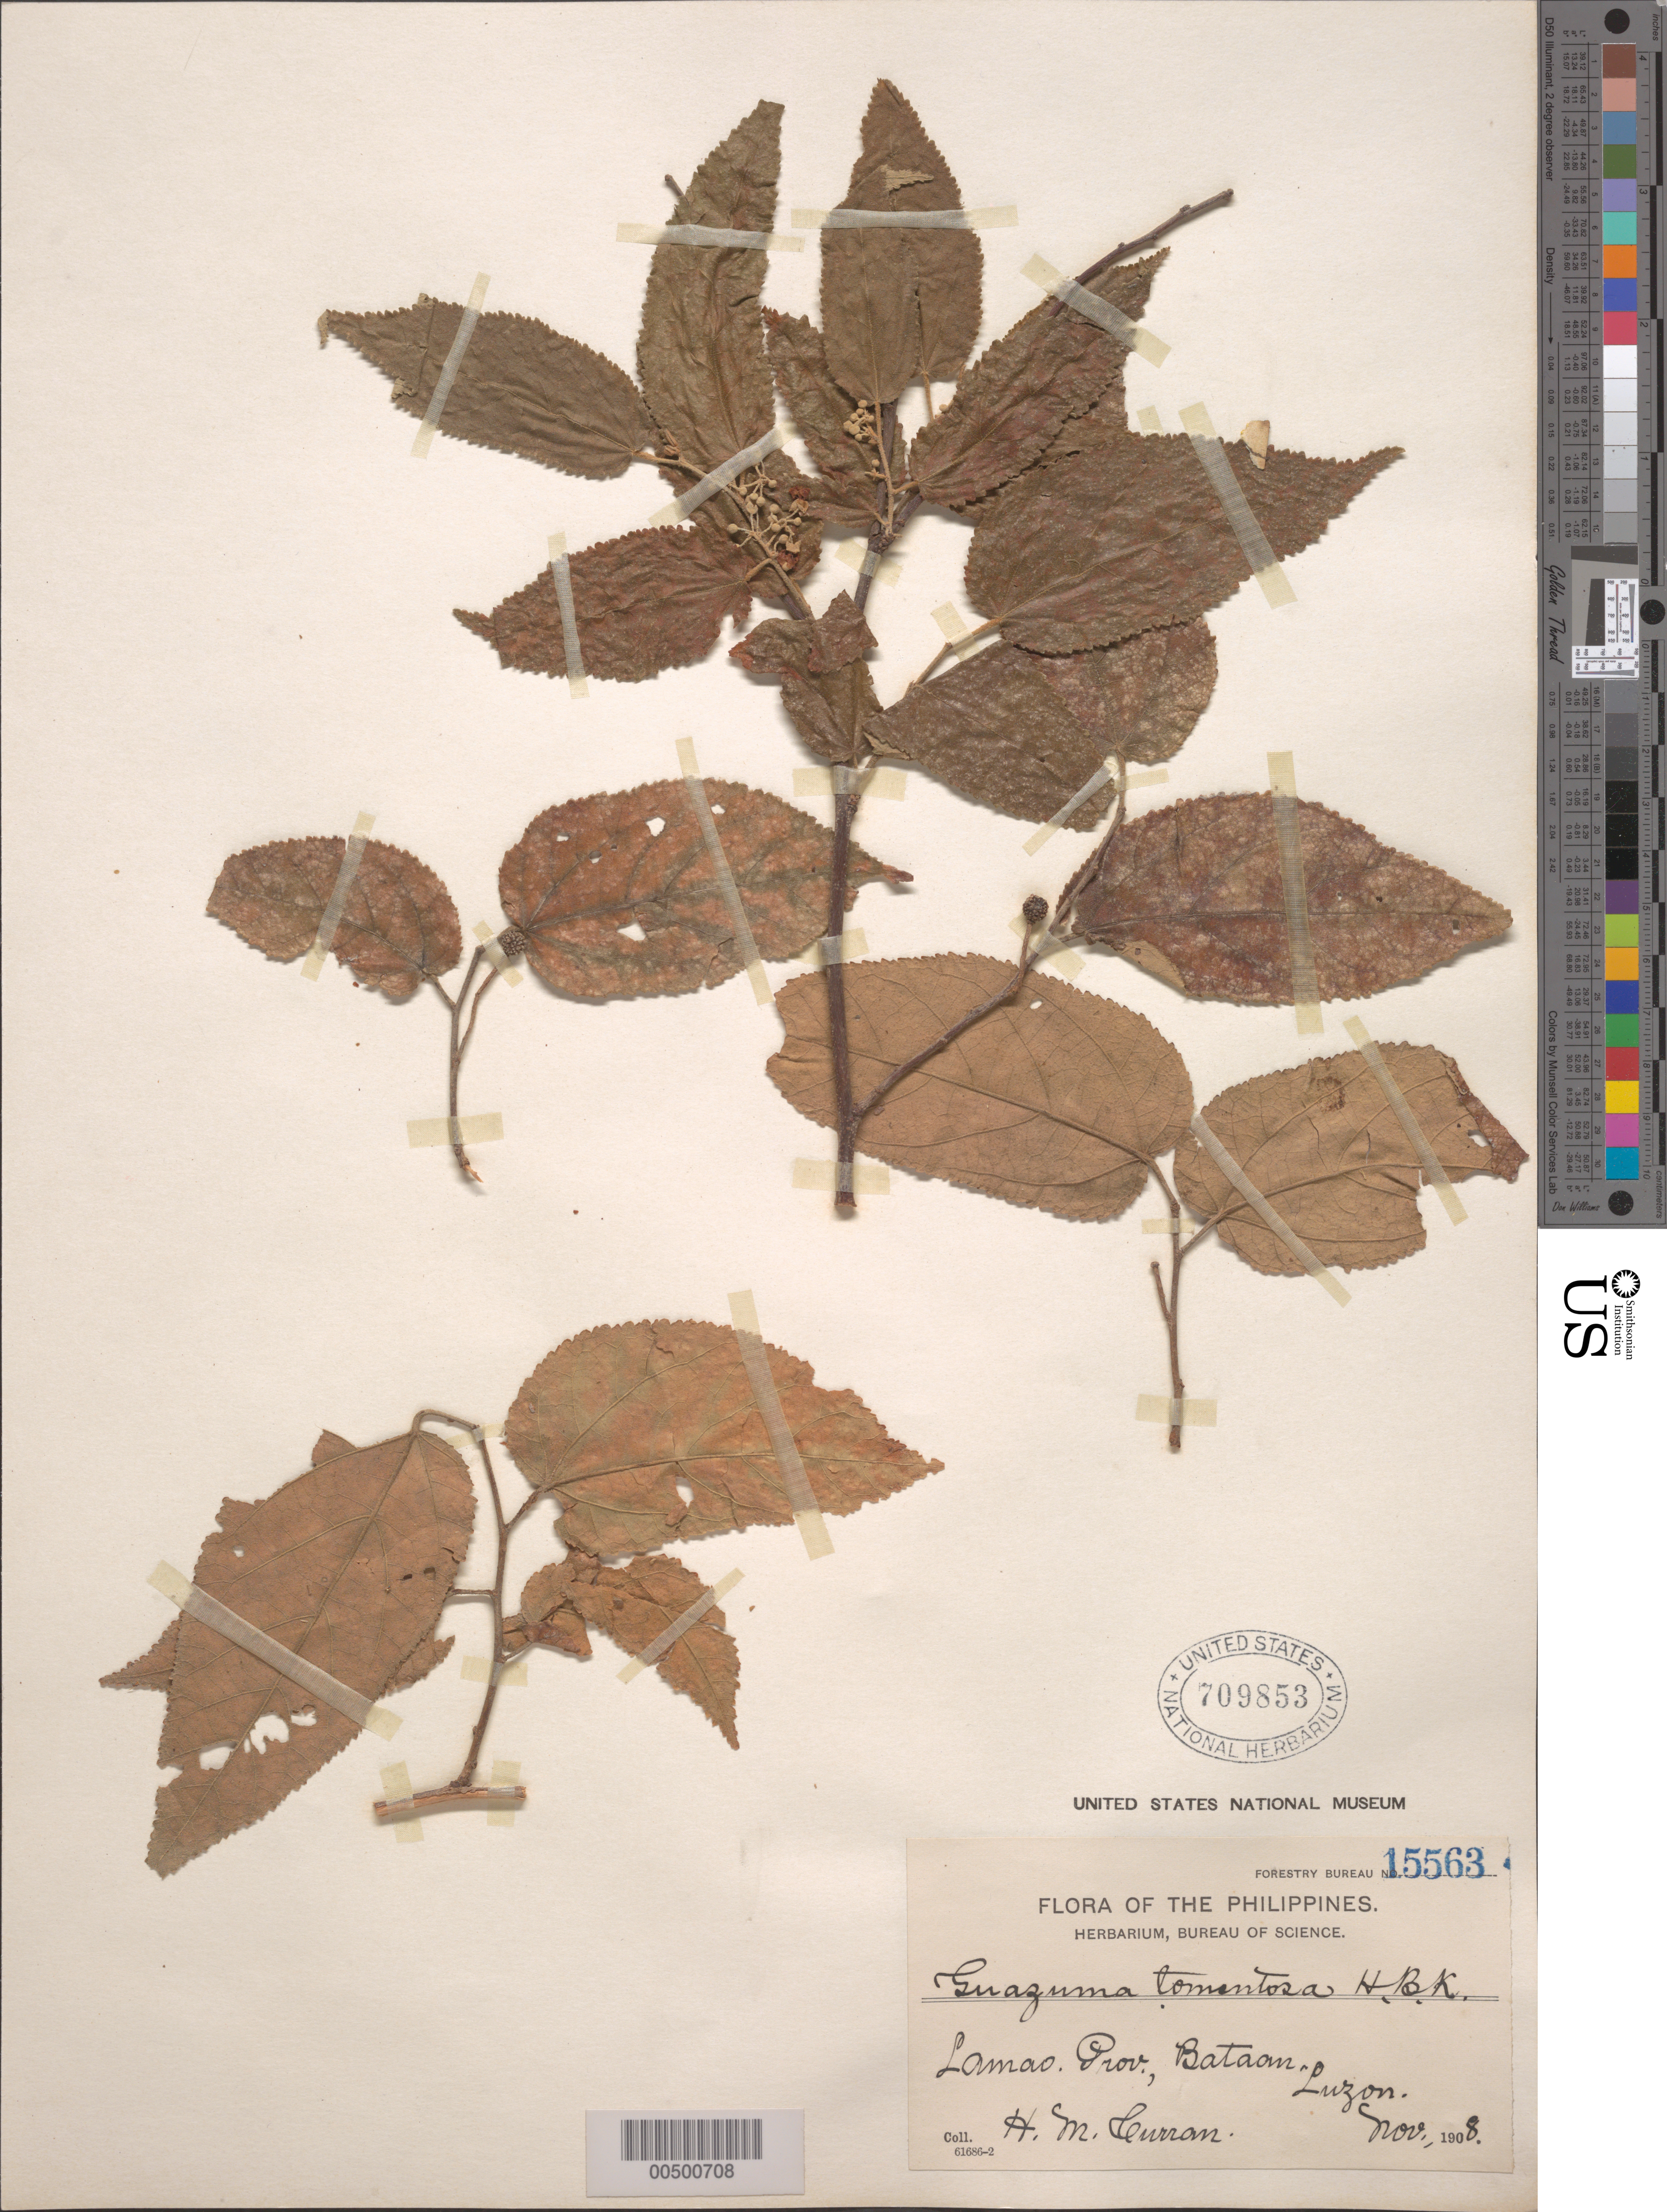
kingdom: Plantae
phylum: Tracheophyta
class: Magnoliopsida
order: Malvales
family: Malvaceae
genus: Guazuma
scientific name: Guazuma tomentosa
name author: Kunth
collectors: H. M. Curran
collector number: For. Bur. 15563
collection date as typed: Nov 1908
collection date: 1908-11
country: Philippines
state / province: Central Luzon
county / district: Bataan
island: Luzon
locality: Lamao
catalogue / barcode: US 709853